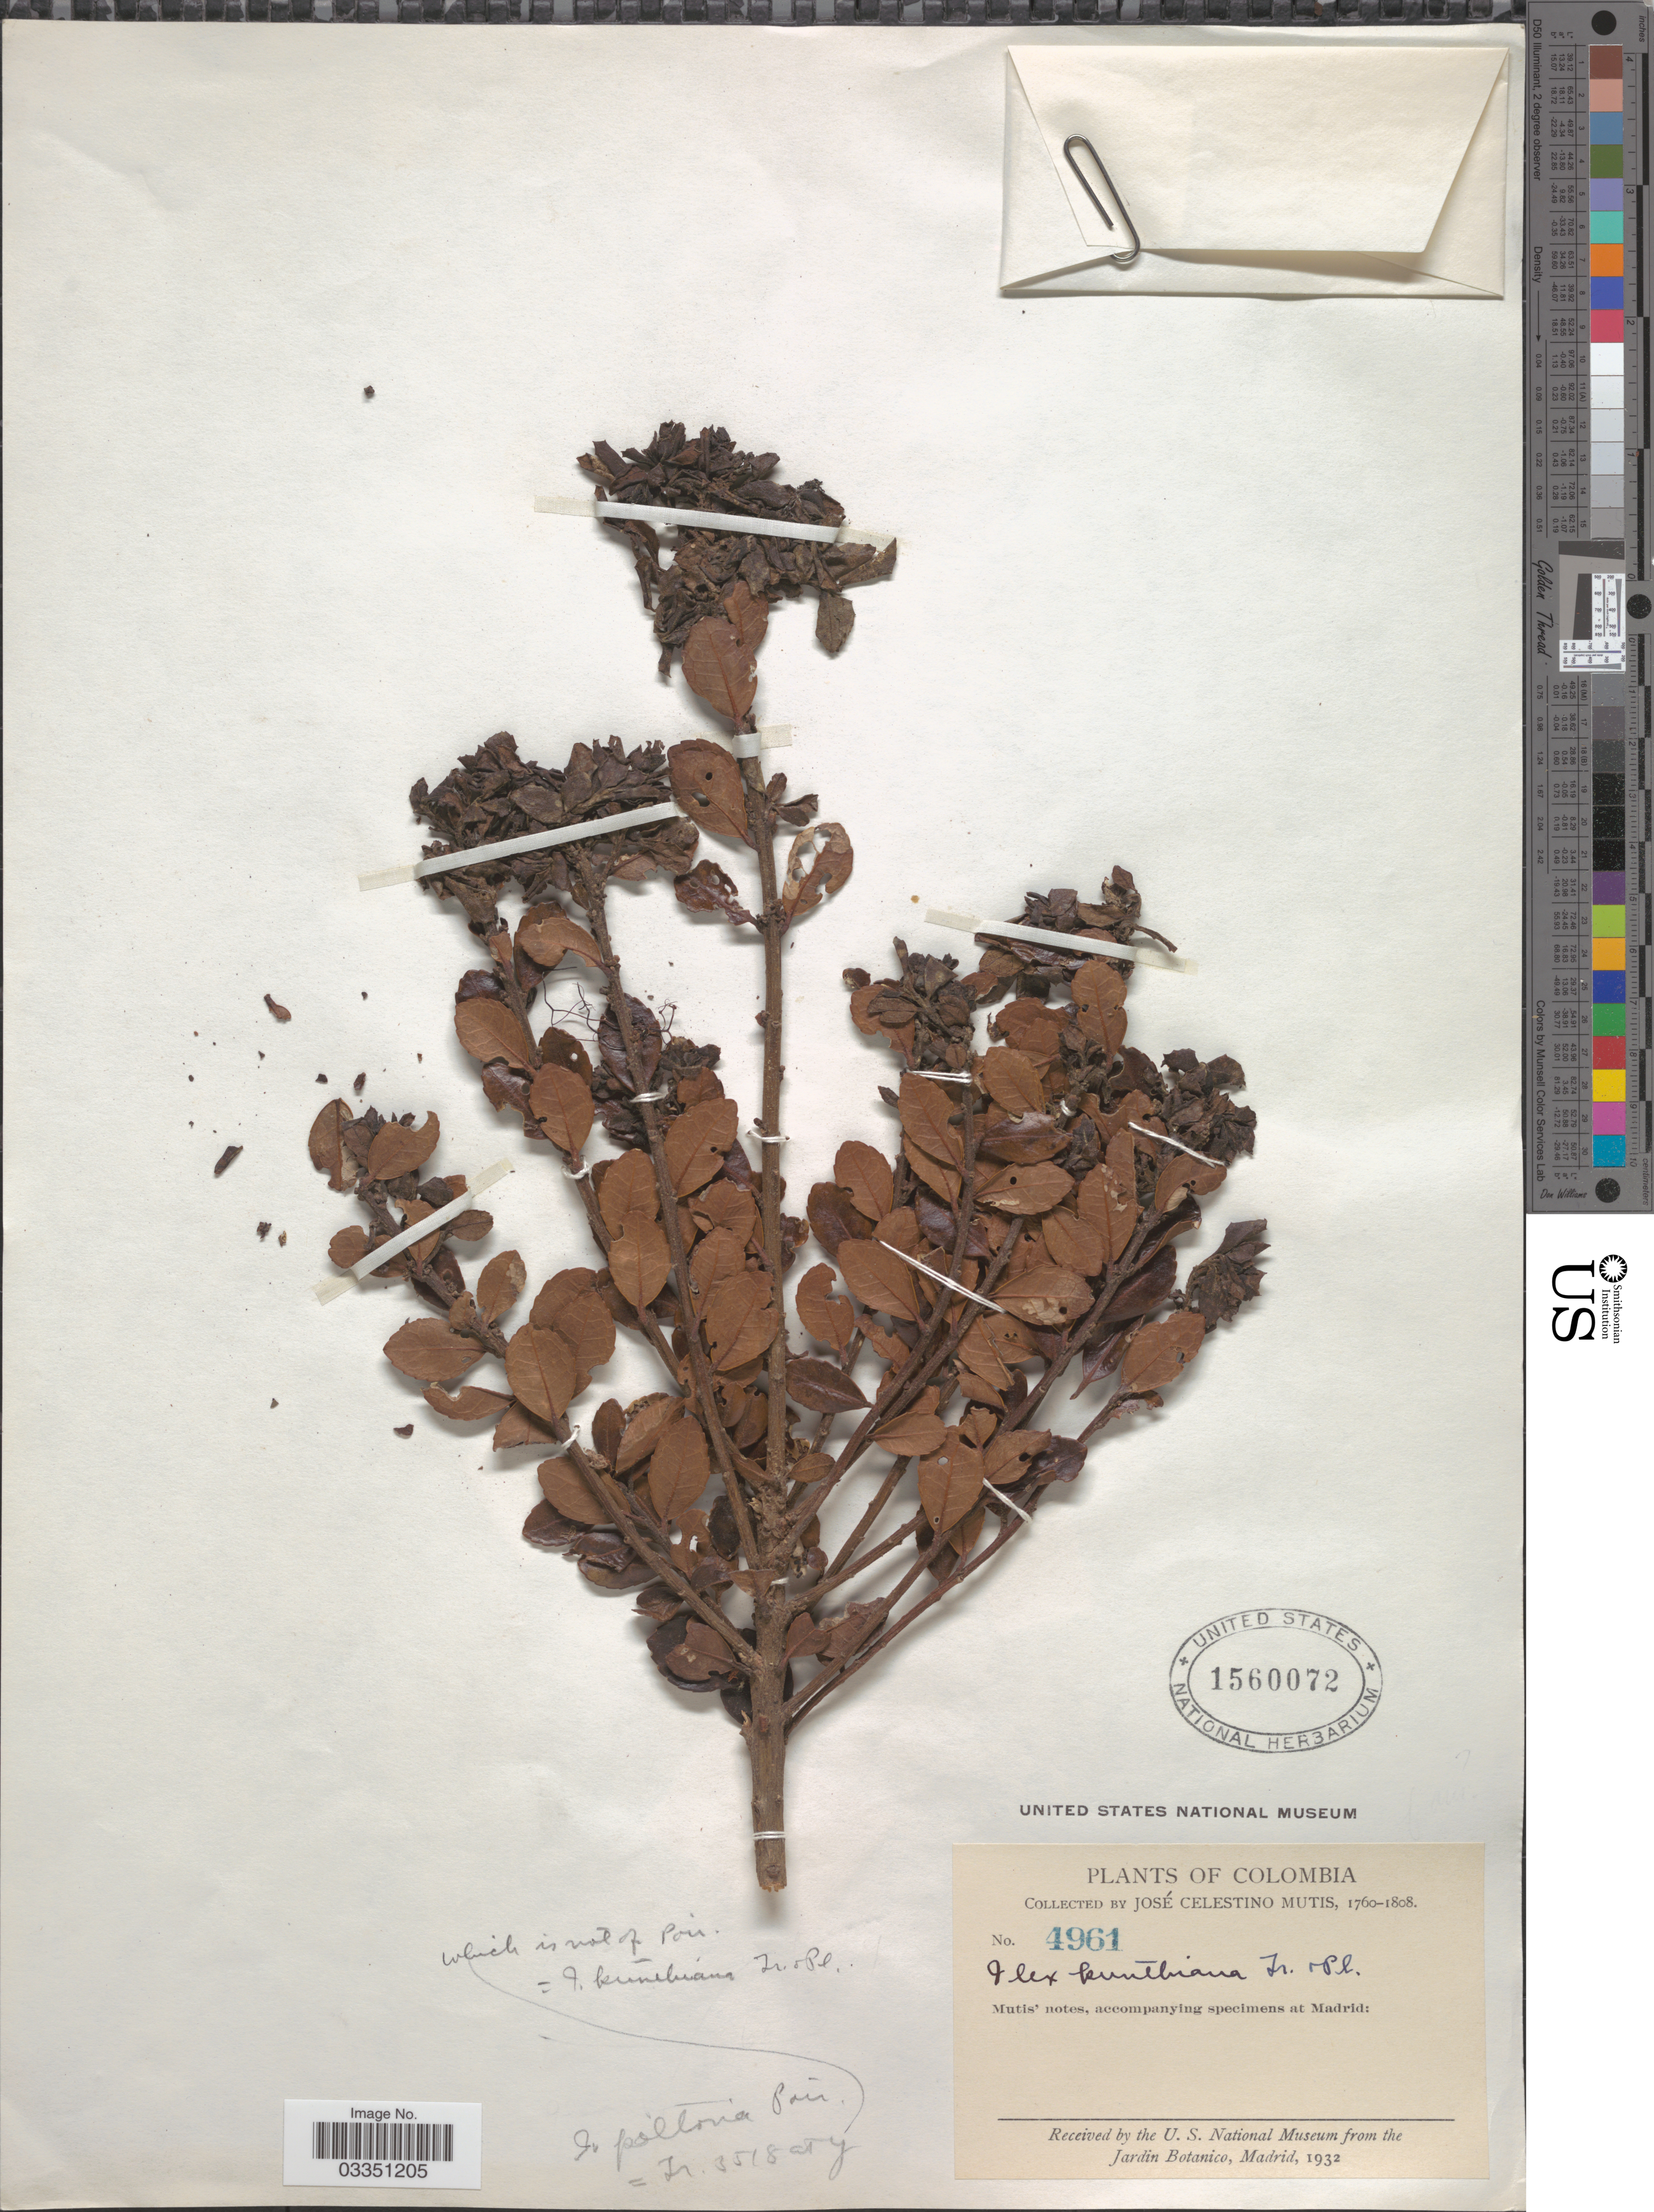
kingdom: Plantae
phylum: Tracheophyta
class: Magnoliopsida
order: Aquifoliales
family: Aquifoliaceae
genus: Ilex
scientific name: Ilex kunthiana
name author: Triana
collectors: J. C. B. Mutis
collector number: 4961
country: Colombia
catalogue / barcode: US 1560072